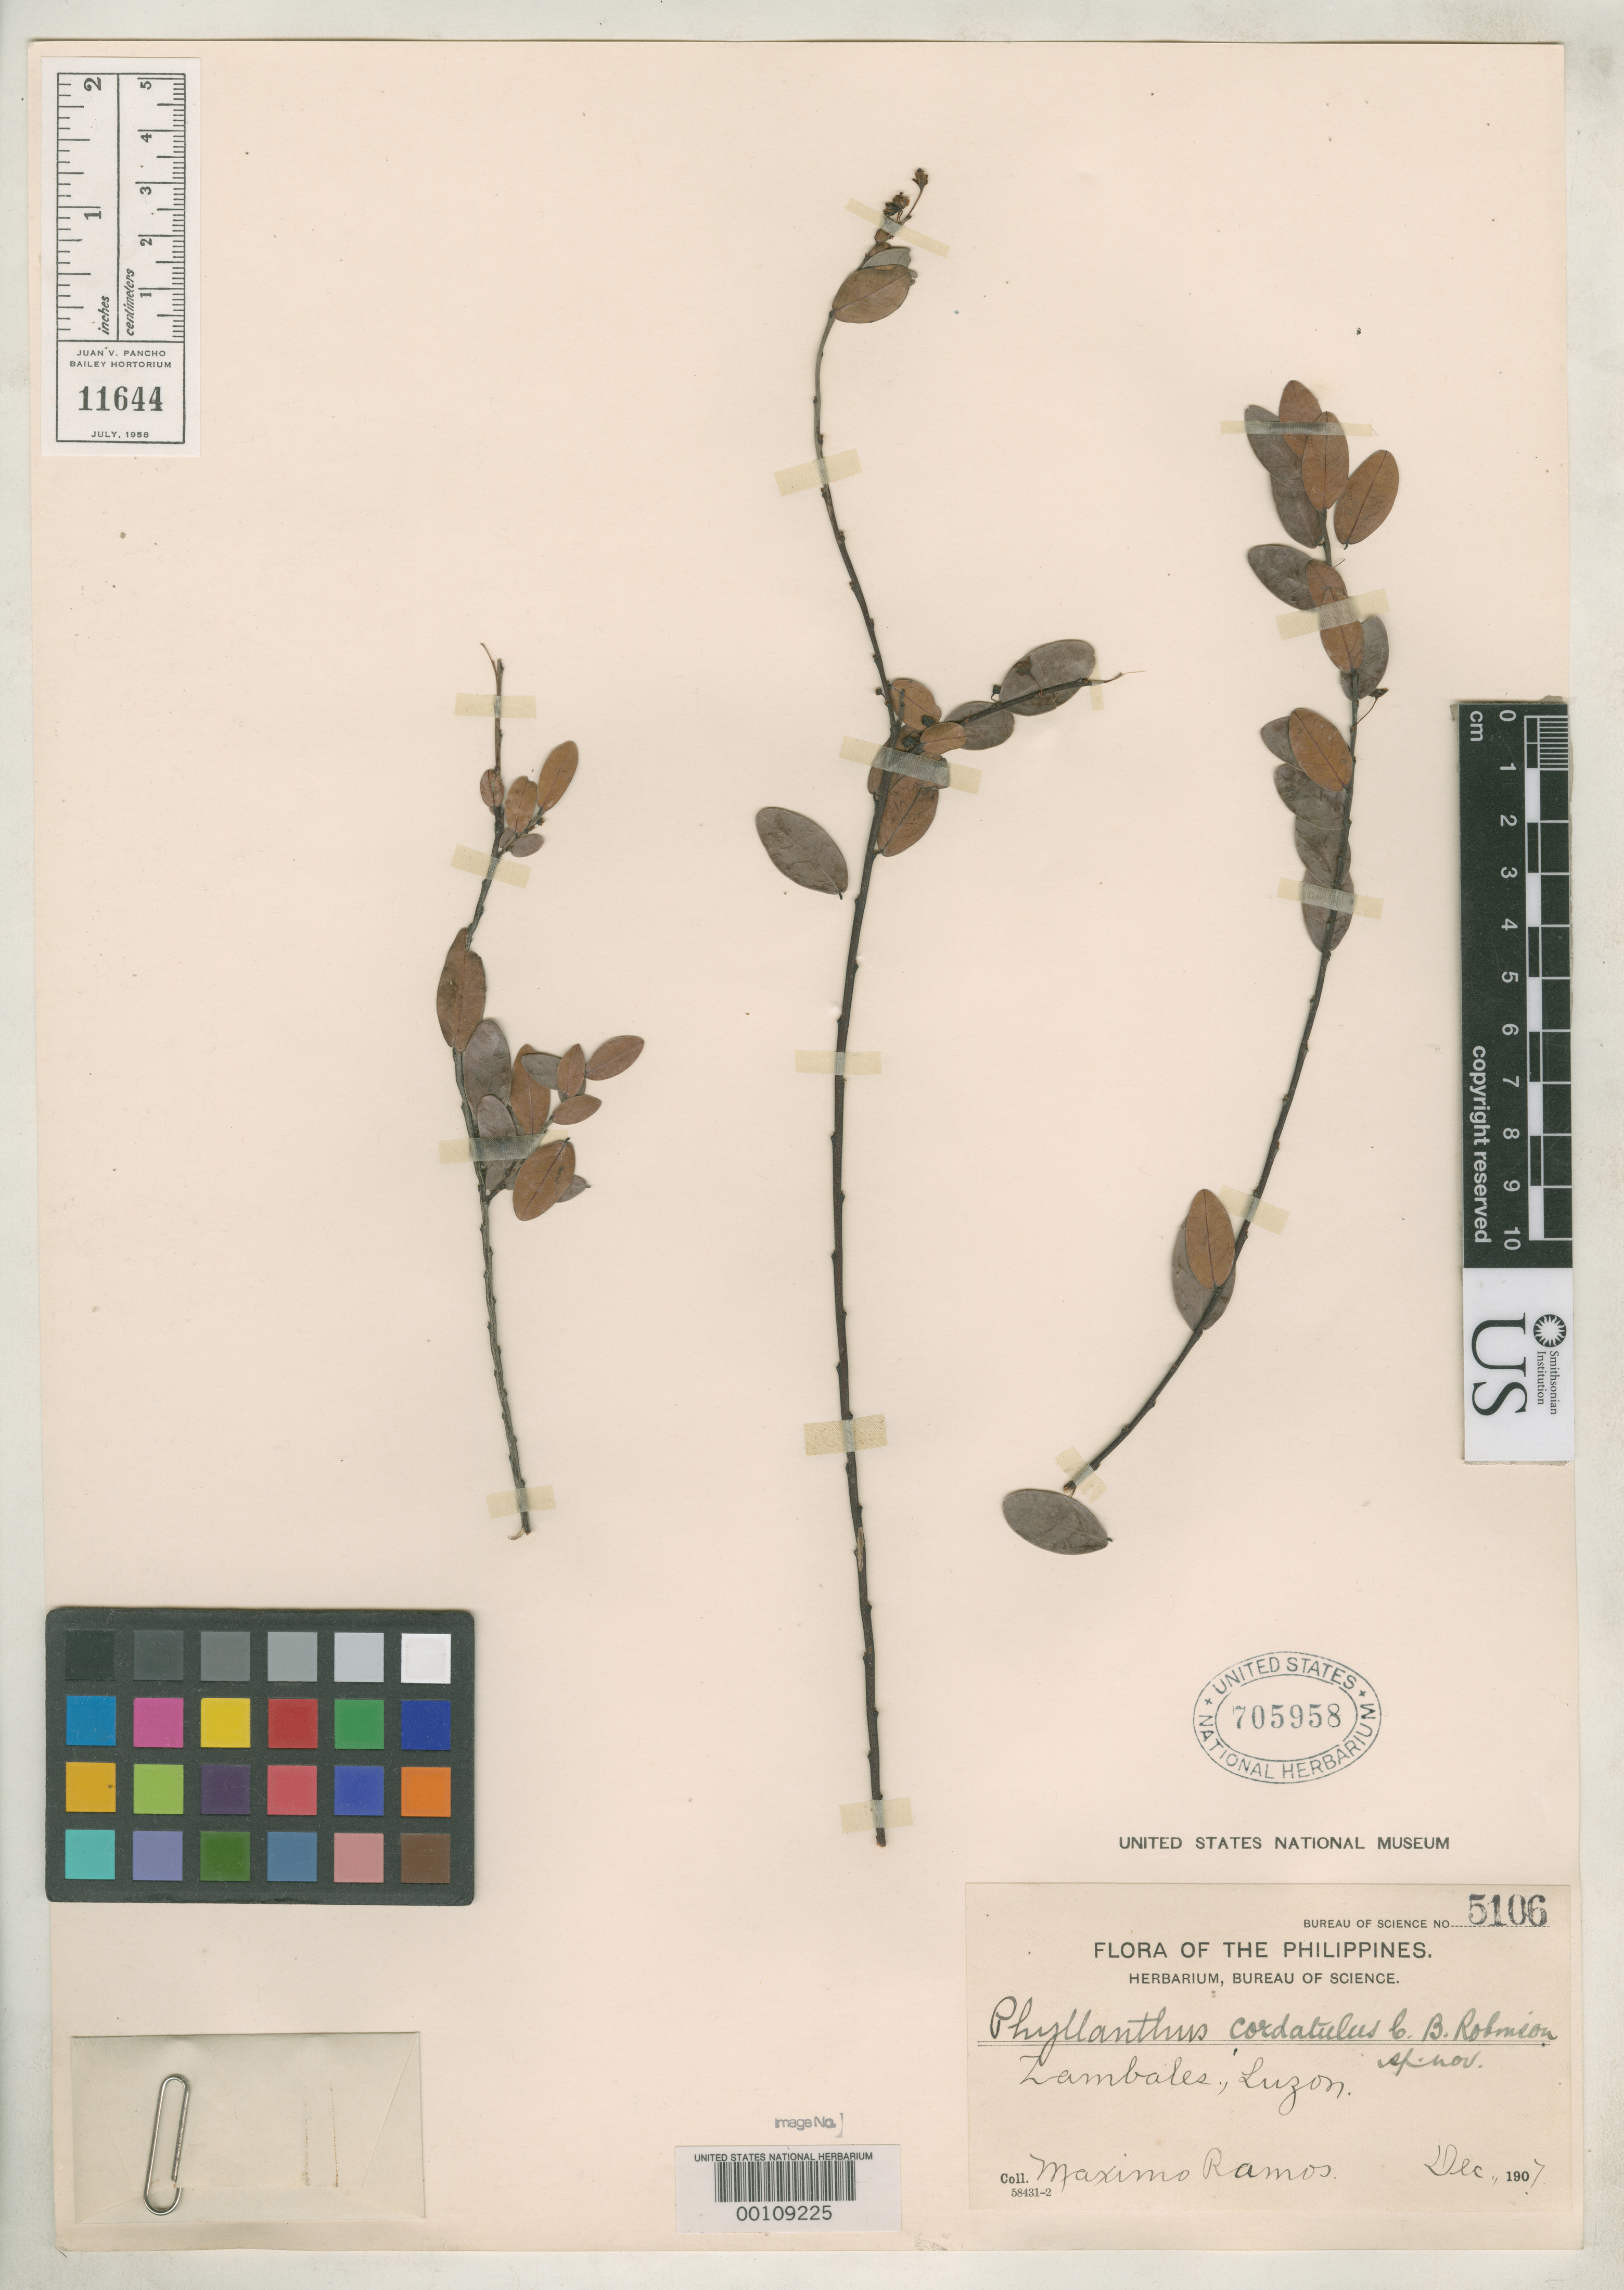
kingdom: Plantae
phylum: Tracheophyta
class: Magnoliopsida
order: Malpighiales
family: Phyllanthaceae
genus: Phyllanthus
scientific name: Phyllanthus cordatulus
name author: C.B. Rob.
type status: Isotype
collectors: M. Ramos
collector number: Bur. Sci. 5106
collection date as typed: Dec 1907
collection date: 1907-12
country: Philippines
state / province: Central Luzon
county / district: Zambales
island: Luzon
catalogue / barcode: US 705958